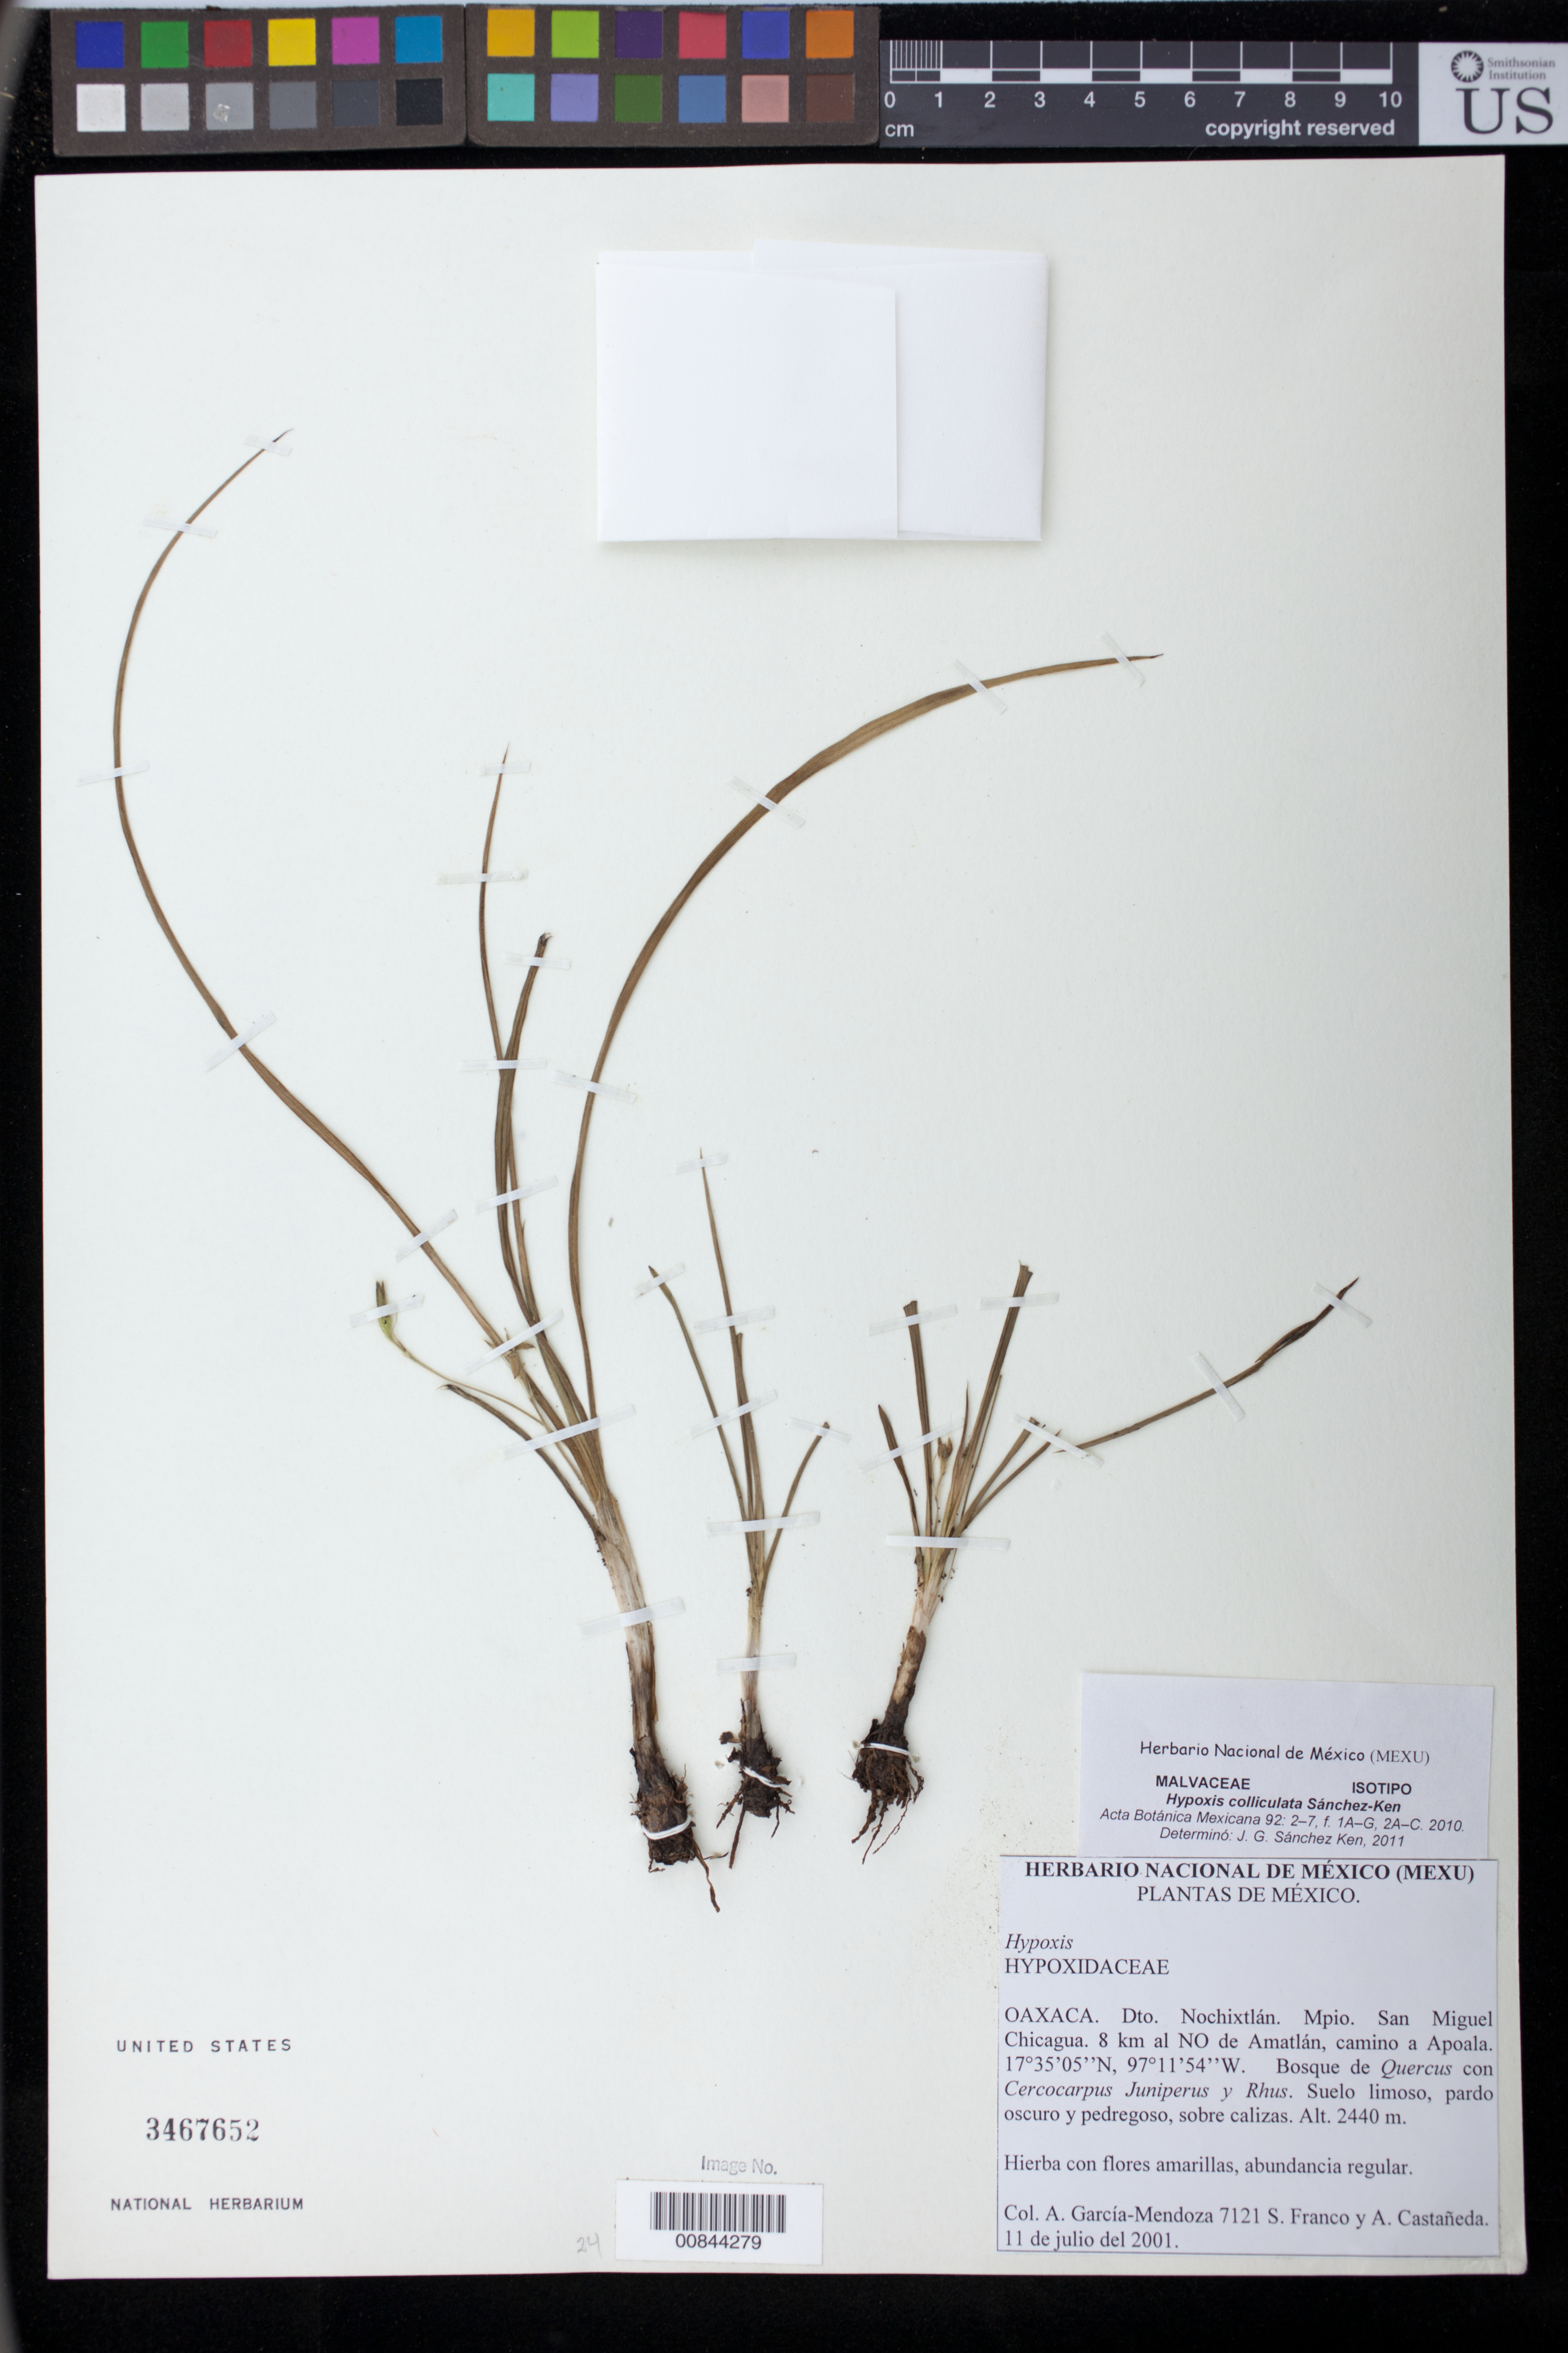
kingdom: Plantae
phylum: Tracheophyta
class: Liliopsida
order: Asparagales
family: Hypoxidaceae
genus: Hypoxis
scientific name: Hypoxis colliculata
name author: Sánchez-Ken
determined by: Sánchez-Ken, J. G.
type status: Isotype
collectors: A. García-Mendoza, S. Franco & A. Castañeda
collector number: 7121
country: Mexico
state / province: Oaxaca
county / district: Nochixtlan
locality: Oaxaca. Dto. Nochixtlán. Mpio. San Miguel Chicagua. 8 km al NO de Amatlán, camino a Apoala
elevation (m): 2440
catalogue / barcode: US 3467652